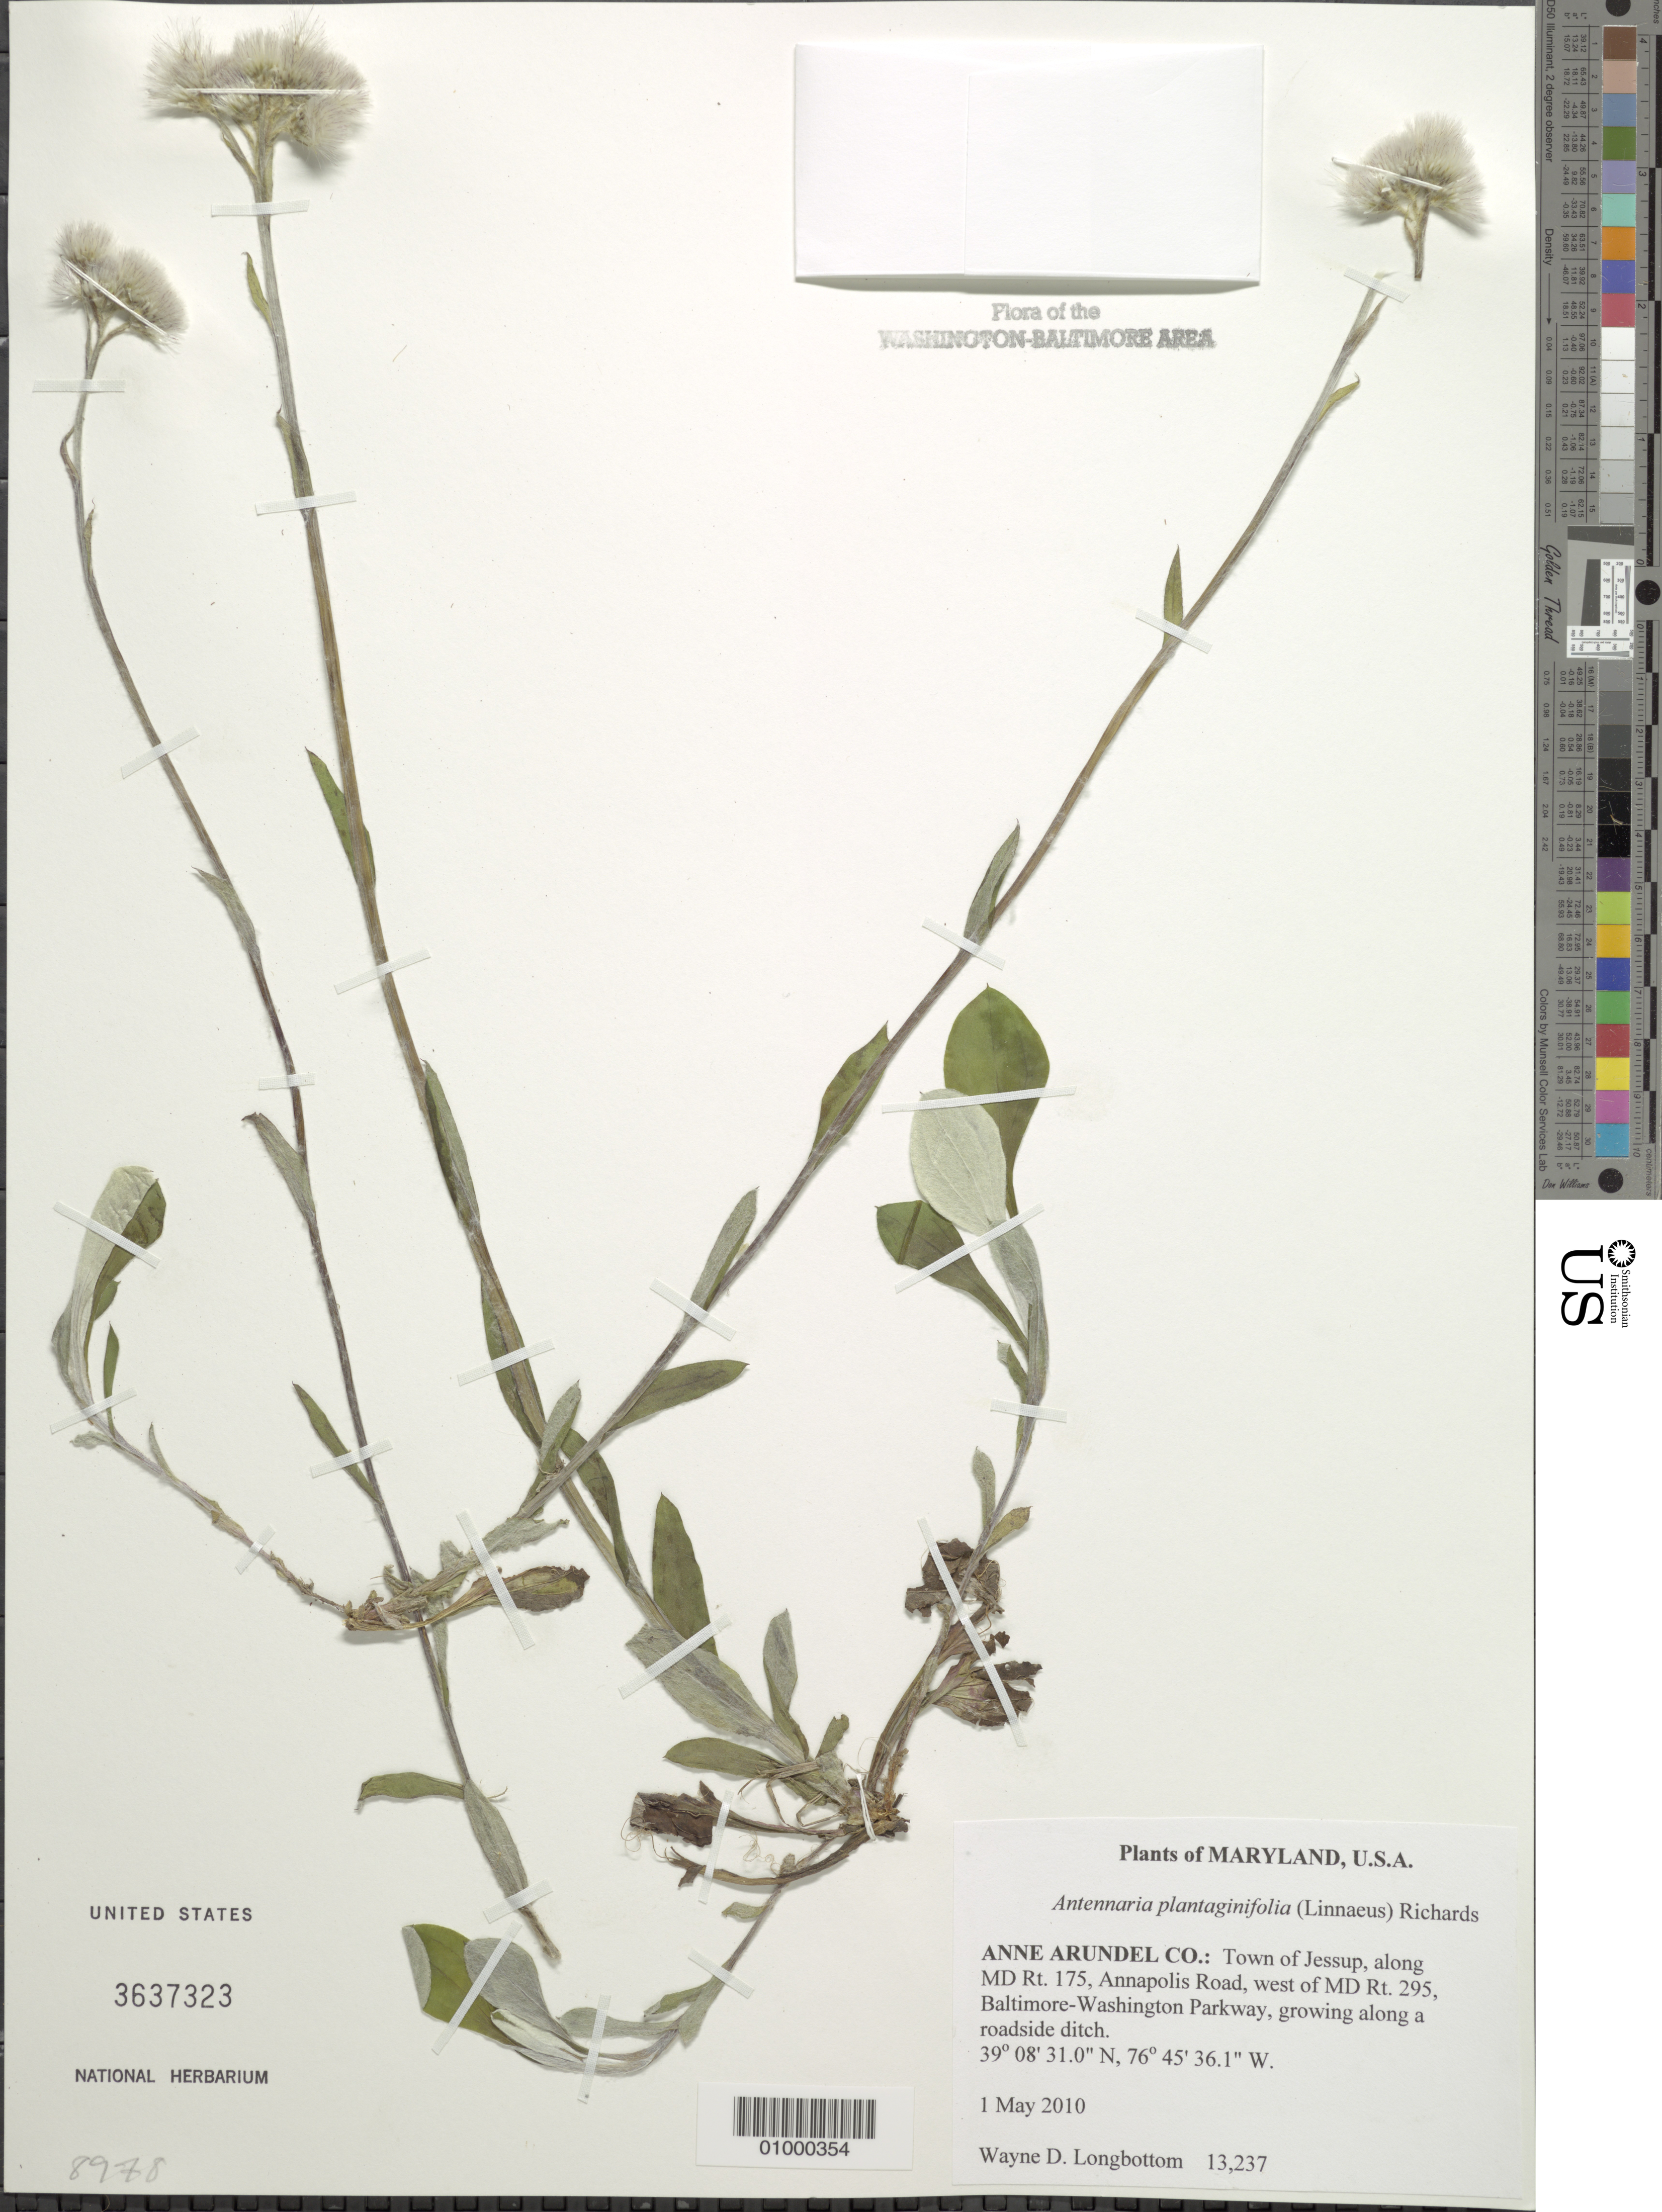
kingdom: Plantae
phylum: Tracheophyta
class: Magnoliopsida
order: Asterales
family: Asteraceae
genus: Antennaria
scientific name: Antennaria plantaginifolia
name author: (L.) Richardson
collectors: W. D. Longbottom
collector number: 13237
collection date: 2010-05-01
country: United States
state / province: Maryland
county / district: Anne Arundel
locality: Town of Jessup, along MD Rt. 175, Annapolis Road, west of MD Rt. 295, Baltimore-Washington Parkway, growing along a roadside ditch.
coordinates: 38 08 31 N, 76 5 36.1 W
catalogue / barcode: US 3637323